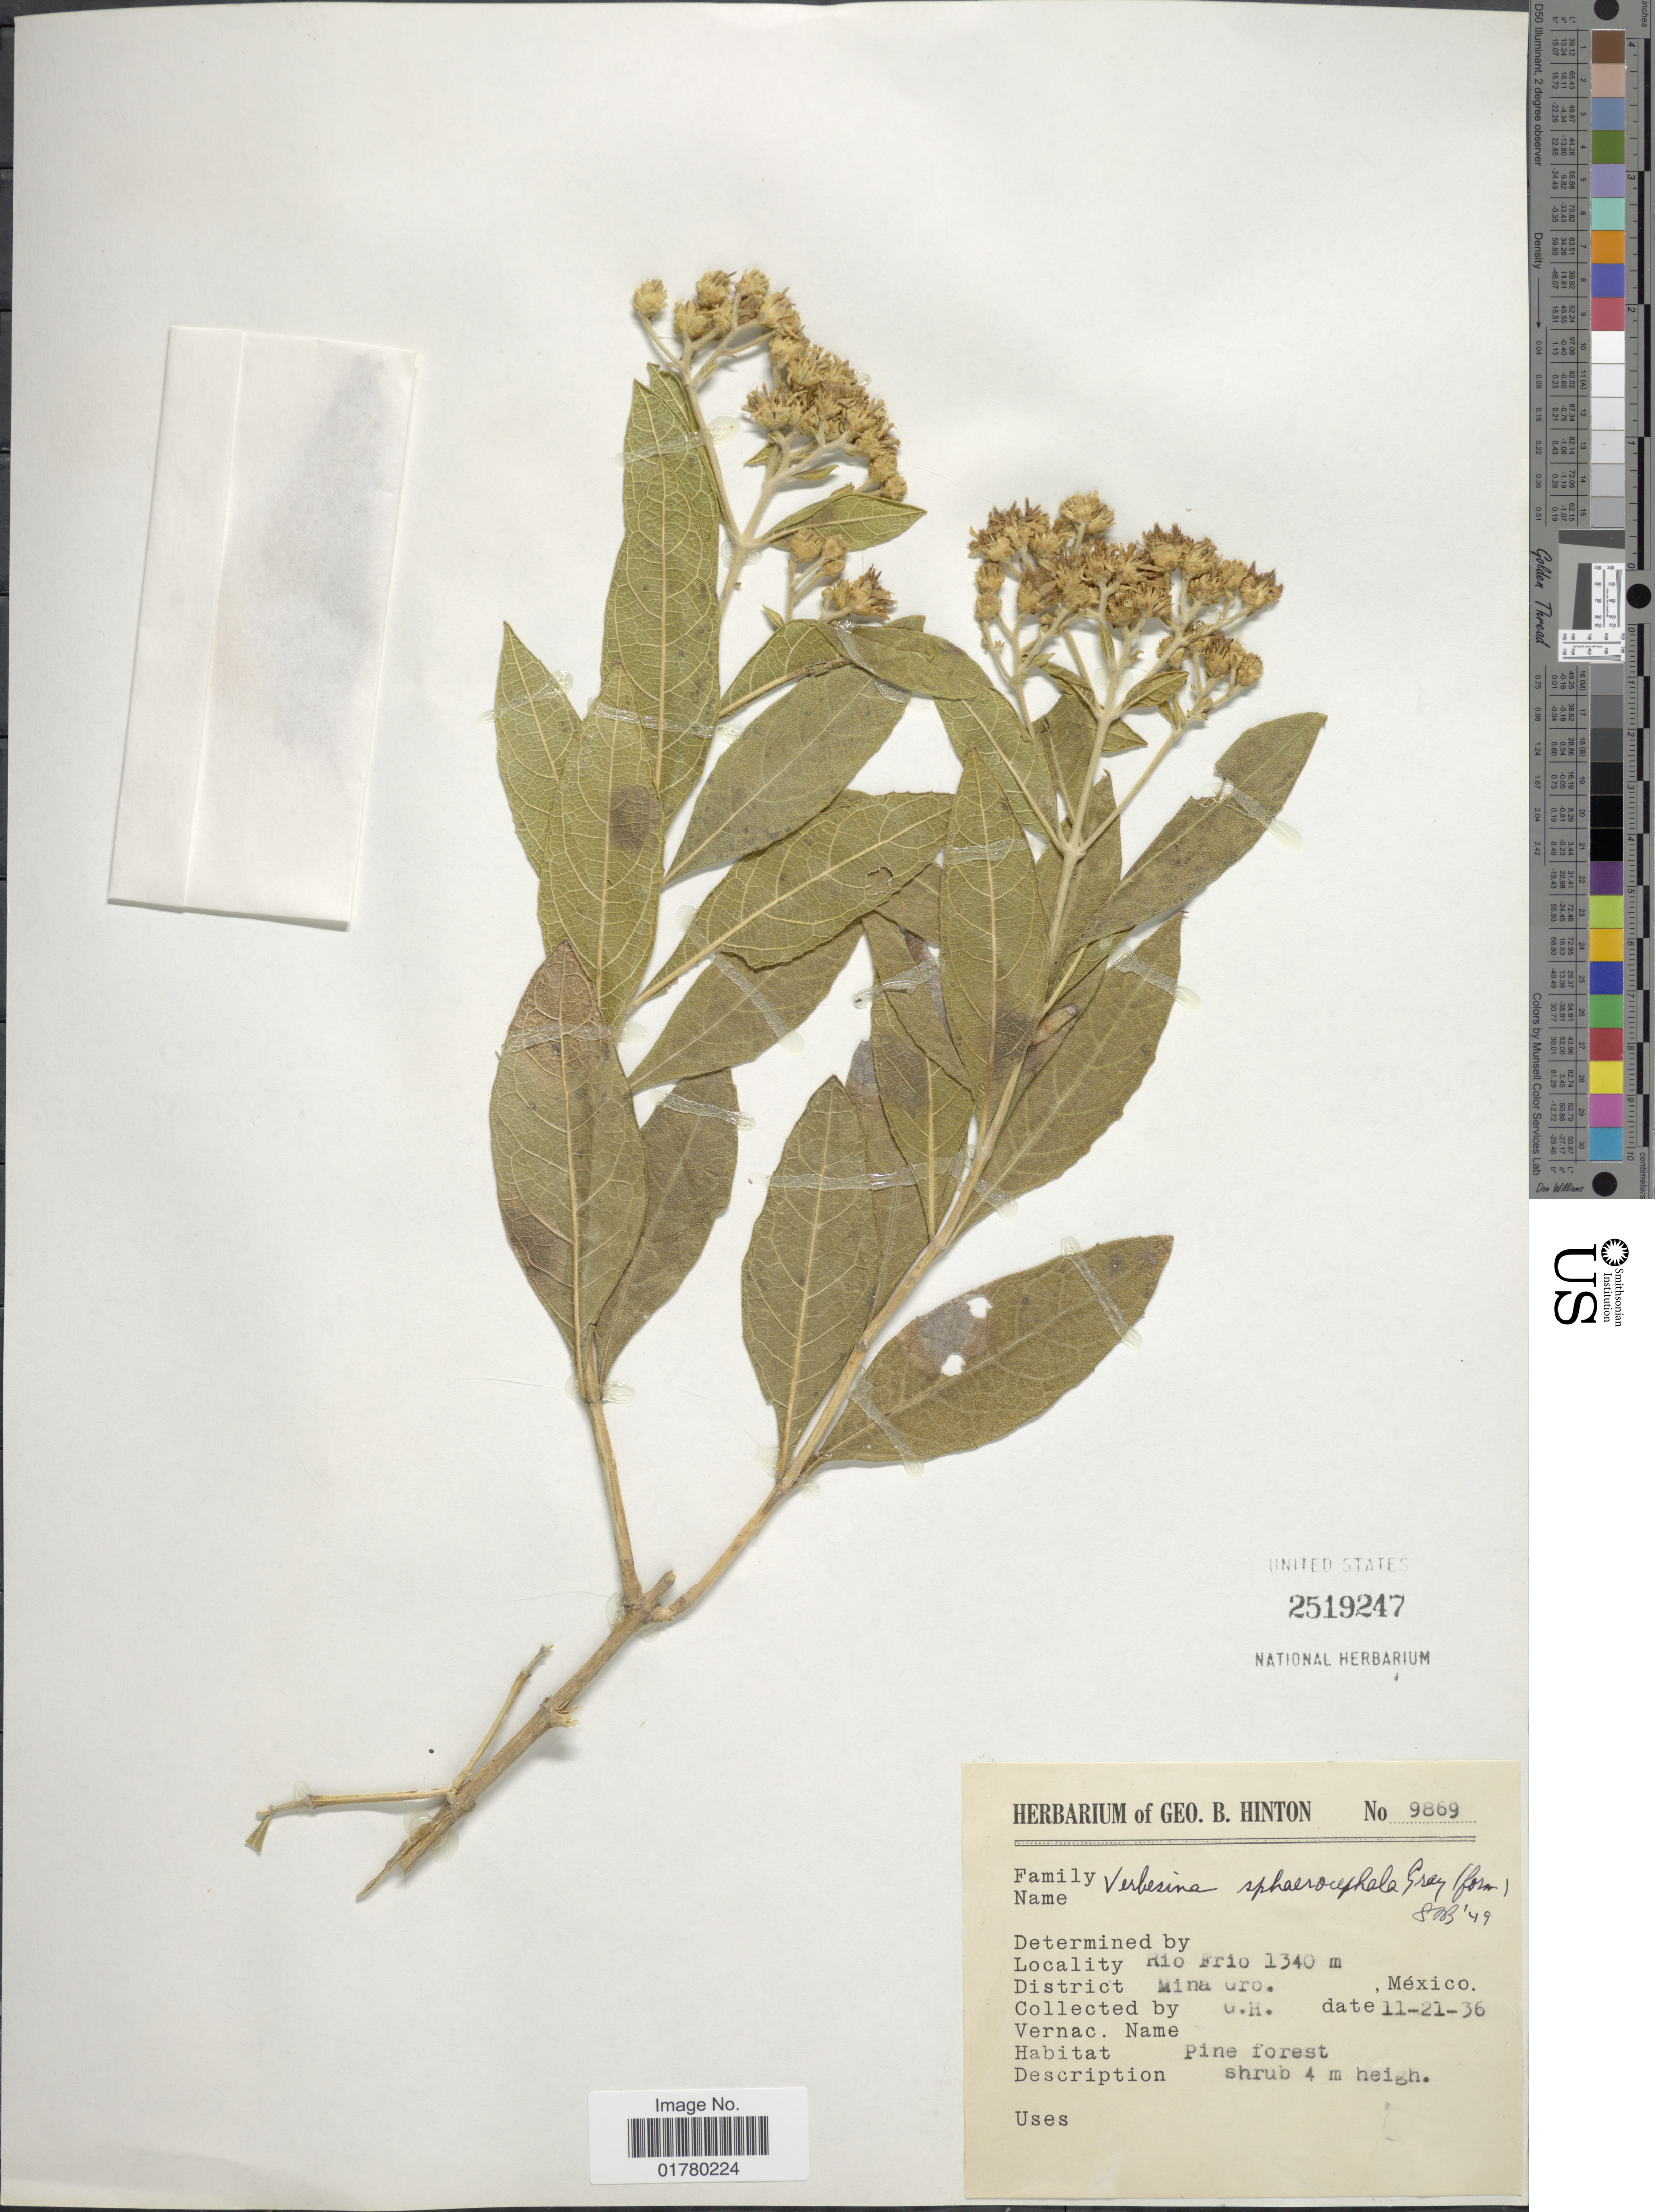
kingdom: Plantae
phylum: Tracheophyta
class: Magnoliopsida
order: Asterales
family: Asteraceae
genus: Verbesina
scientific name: Verbesina sphaerocephala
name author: A. Gray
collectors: G. B. Hinton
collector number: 9869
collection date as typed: Transcribed d/m/y: 21/11/36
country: Mexico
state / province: Guerrero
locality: Rio Frio, District Mina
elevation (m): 1340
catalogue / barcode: US 2519247